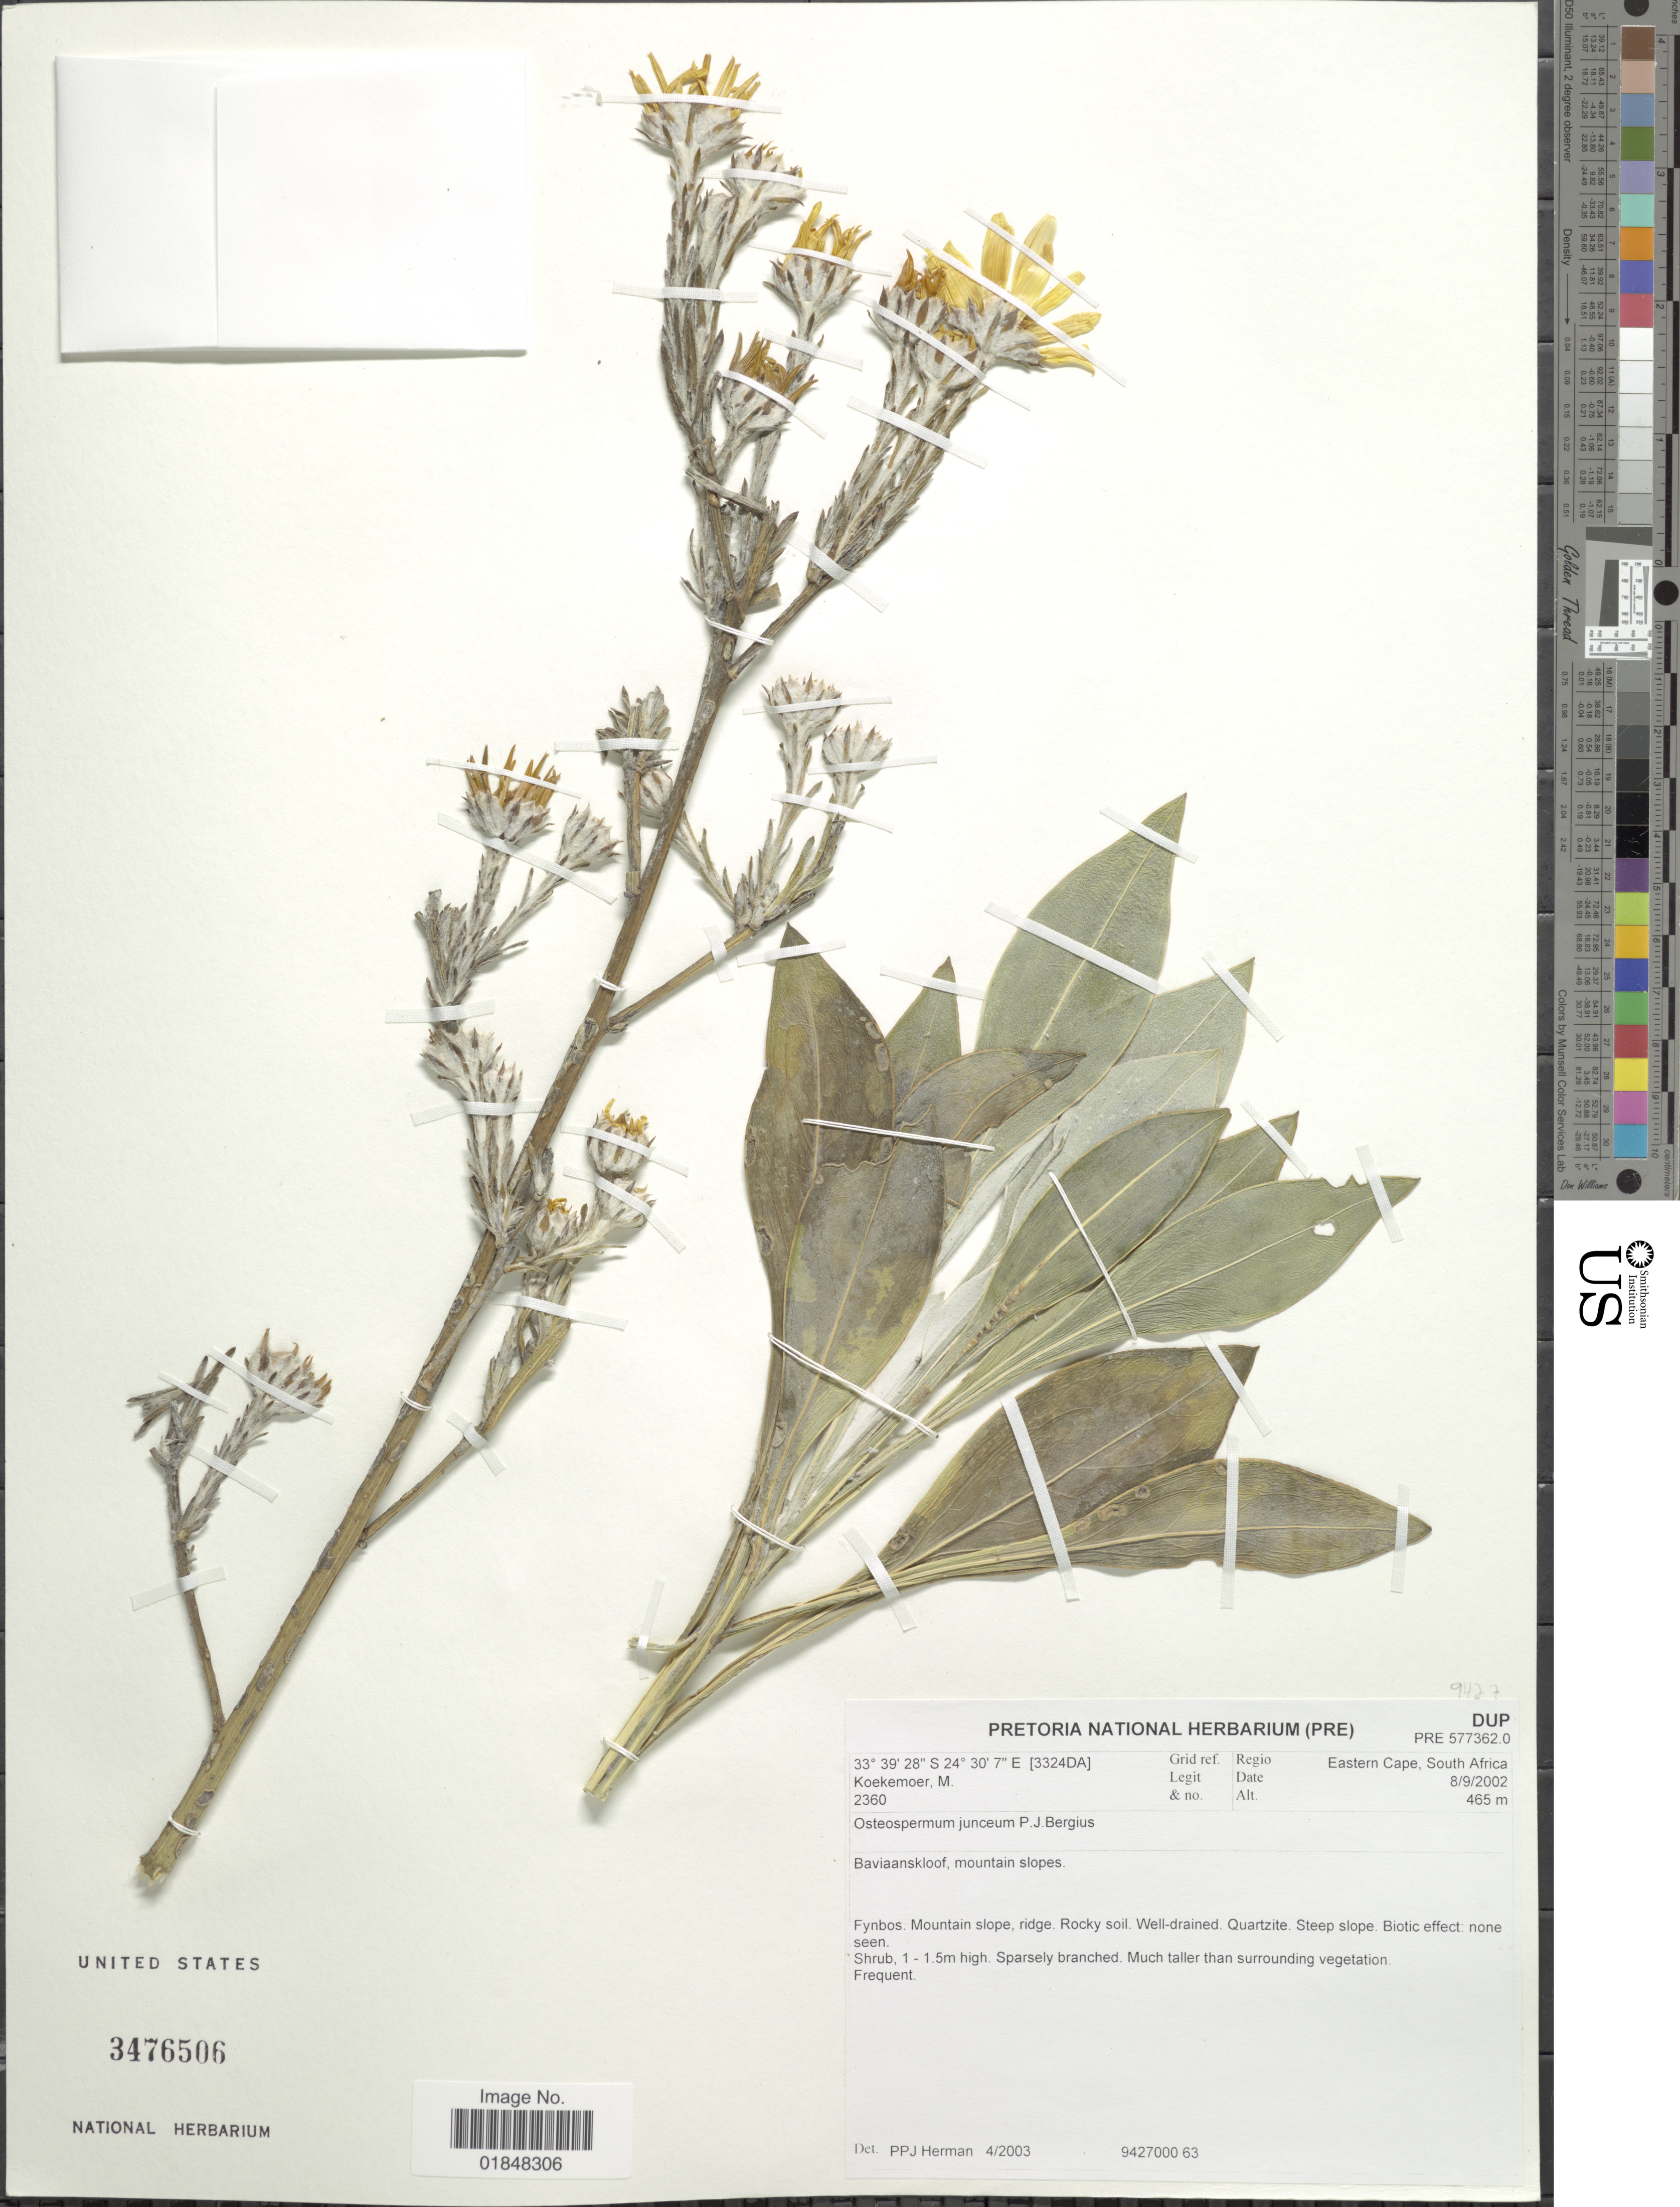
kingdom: Plantae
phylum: Tracheophyta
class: Magnoliopsida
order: Asterales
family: Asteraceae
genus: Osteospermum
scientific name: Osteospermum junceum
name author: P.J. Bergius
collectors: M. Koekemoer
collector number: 2360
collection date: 2002-09-08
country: South Africa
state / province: Eastern Cape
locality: Baviaanskloof, mountain slopes (3324DA)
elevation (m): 465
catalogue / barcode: US 3476506